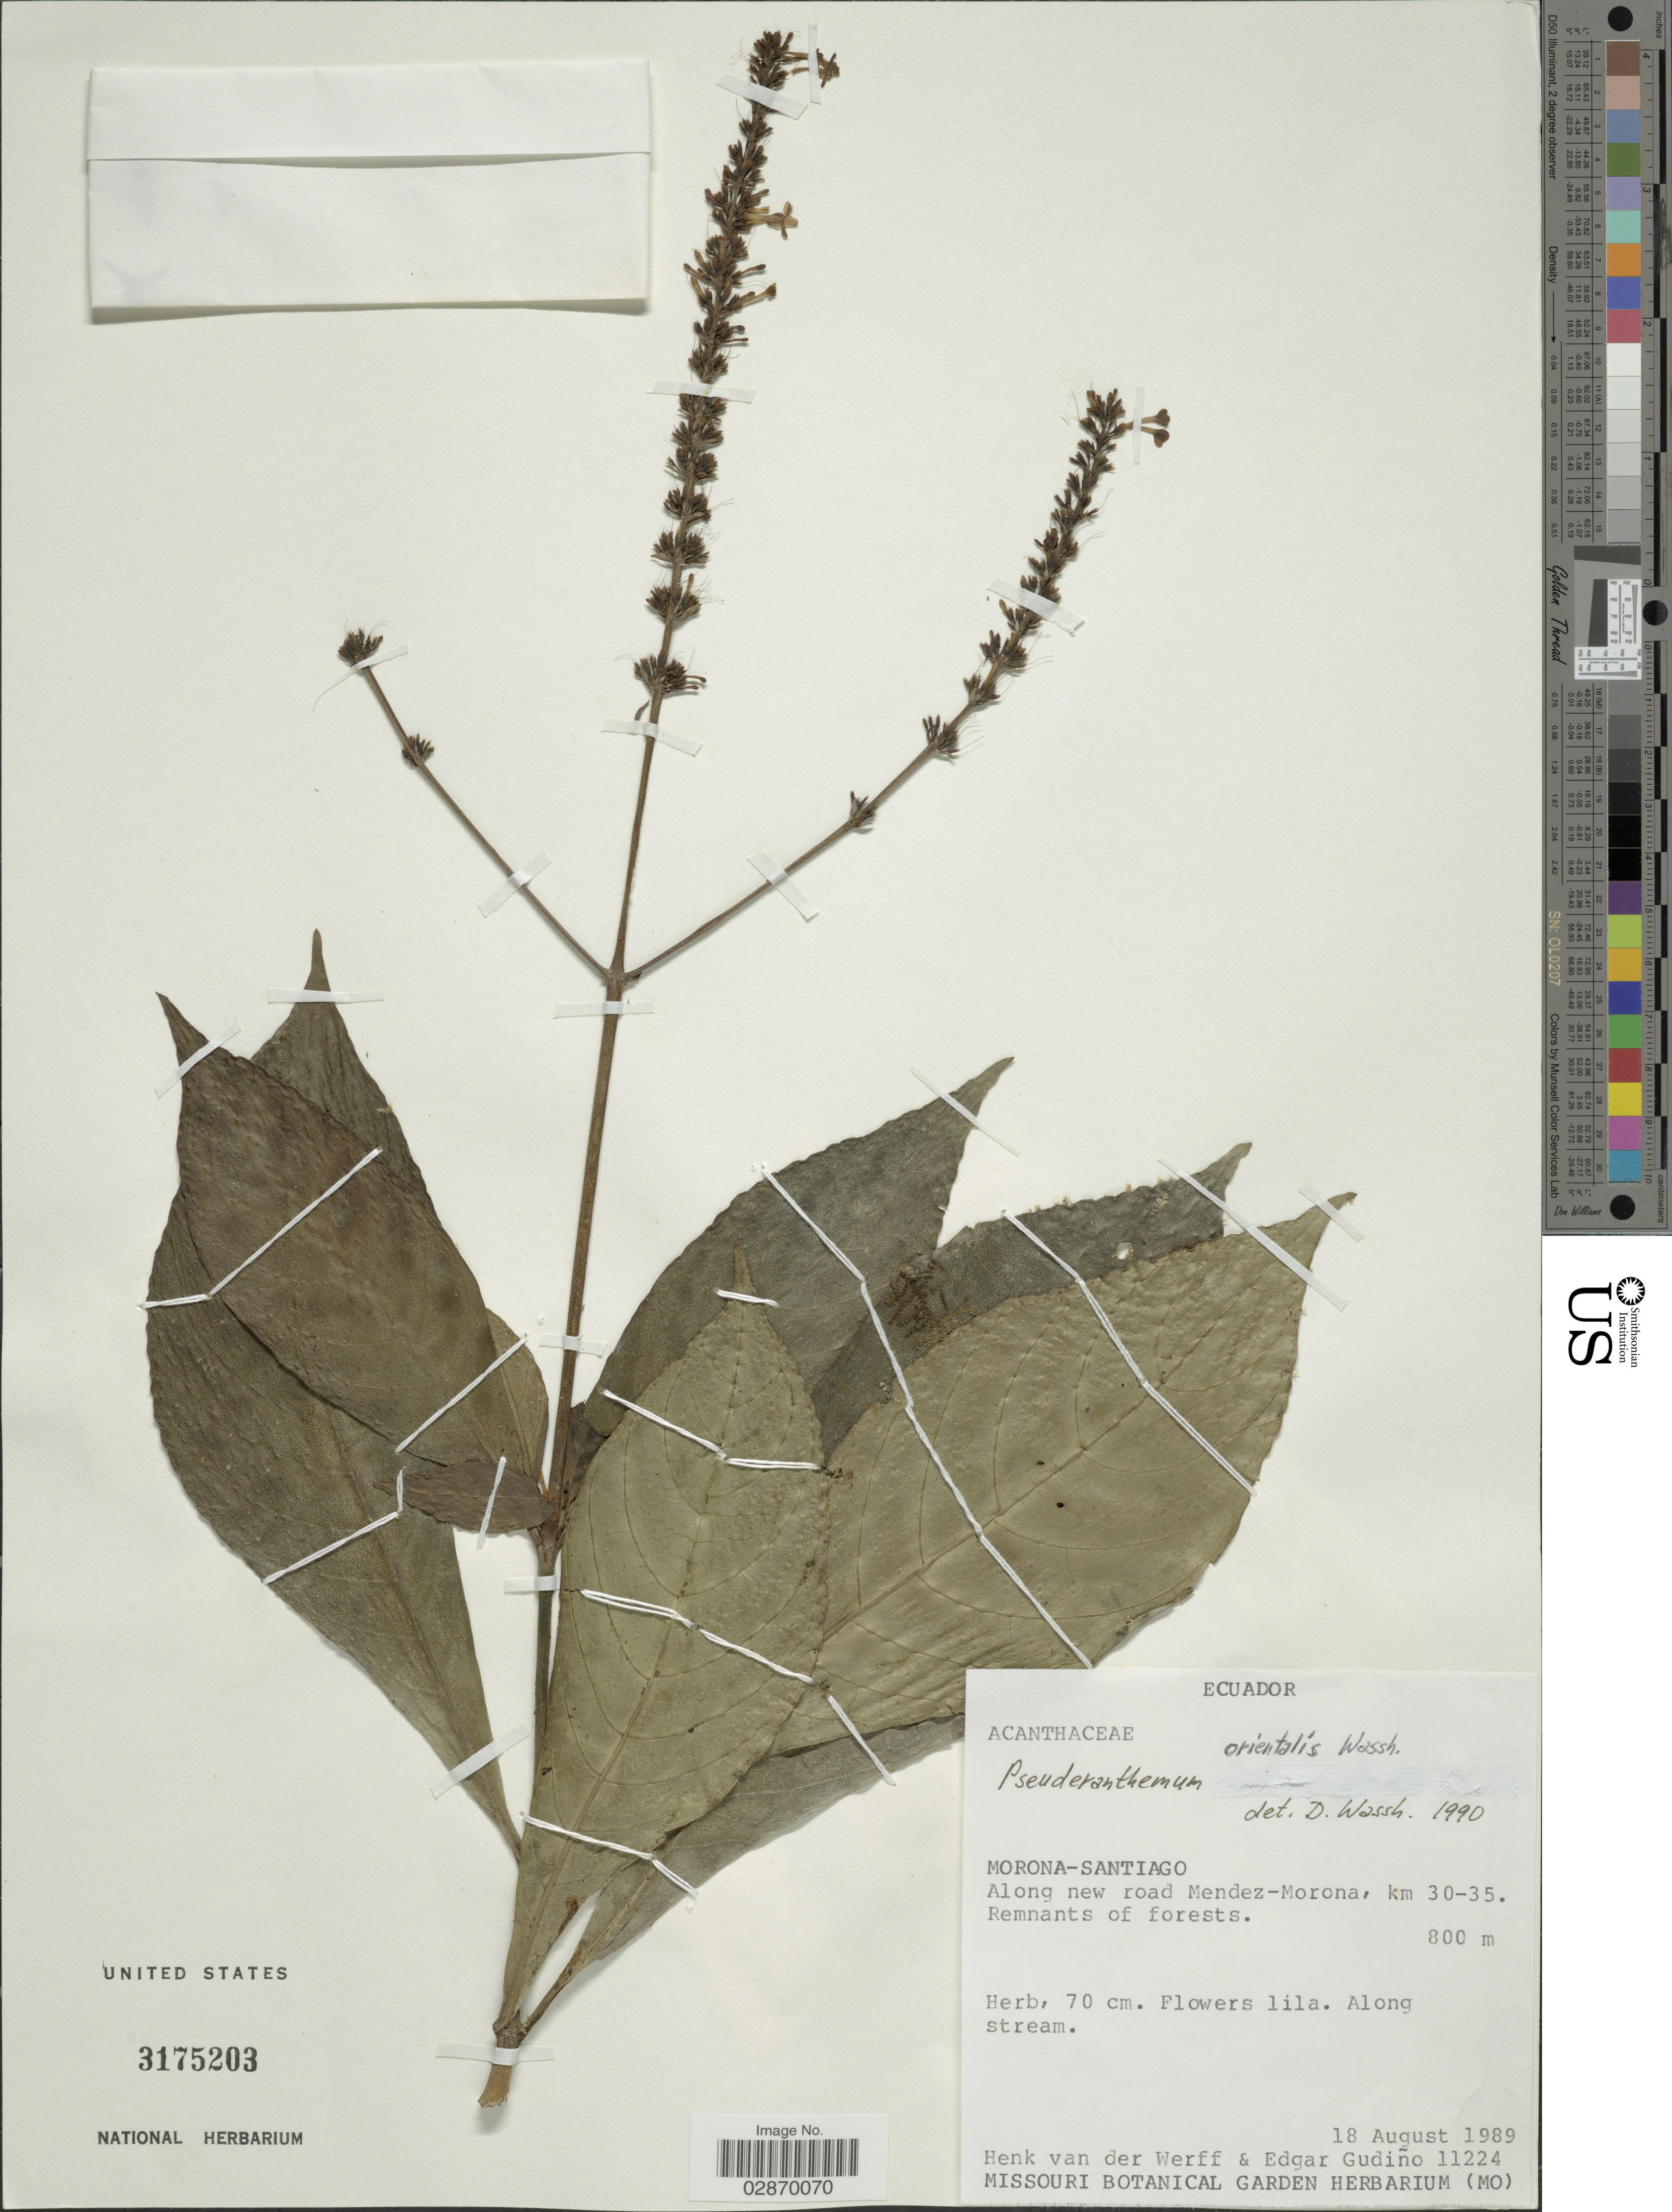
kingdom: Plantae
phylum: Tracheophyta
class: Magnoliopsida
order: Lamiales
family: Acanthaceae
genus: Pseuderanthemum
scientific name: Pseuderanthemum orientalis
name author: Wassh.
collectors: H. van der Werff & E. Gudiño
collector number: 11224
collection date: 1989-08-18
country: Ecuador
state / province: Morona-Santiago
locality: Along new road Mendez-Morona, km 30-35.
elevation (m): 800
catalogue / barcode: US 3175203